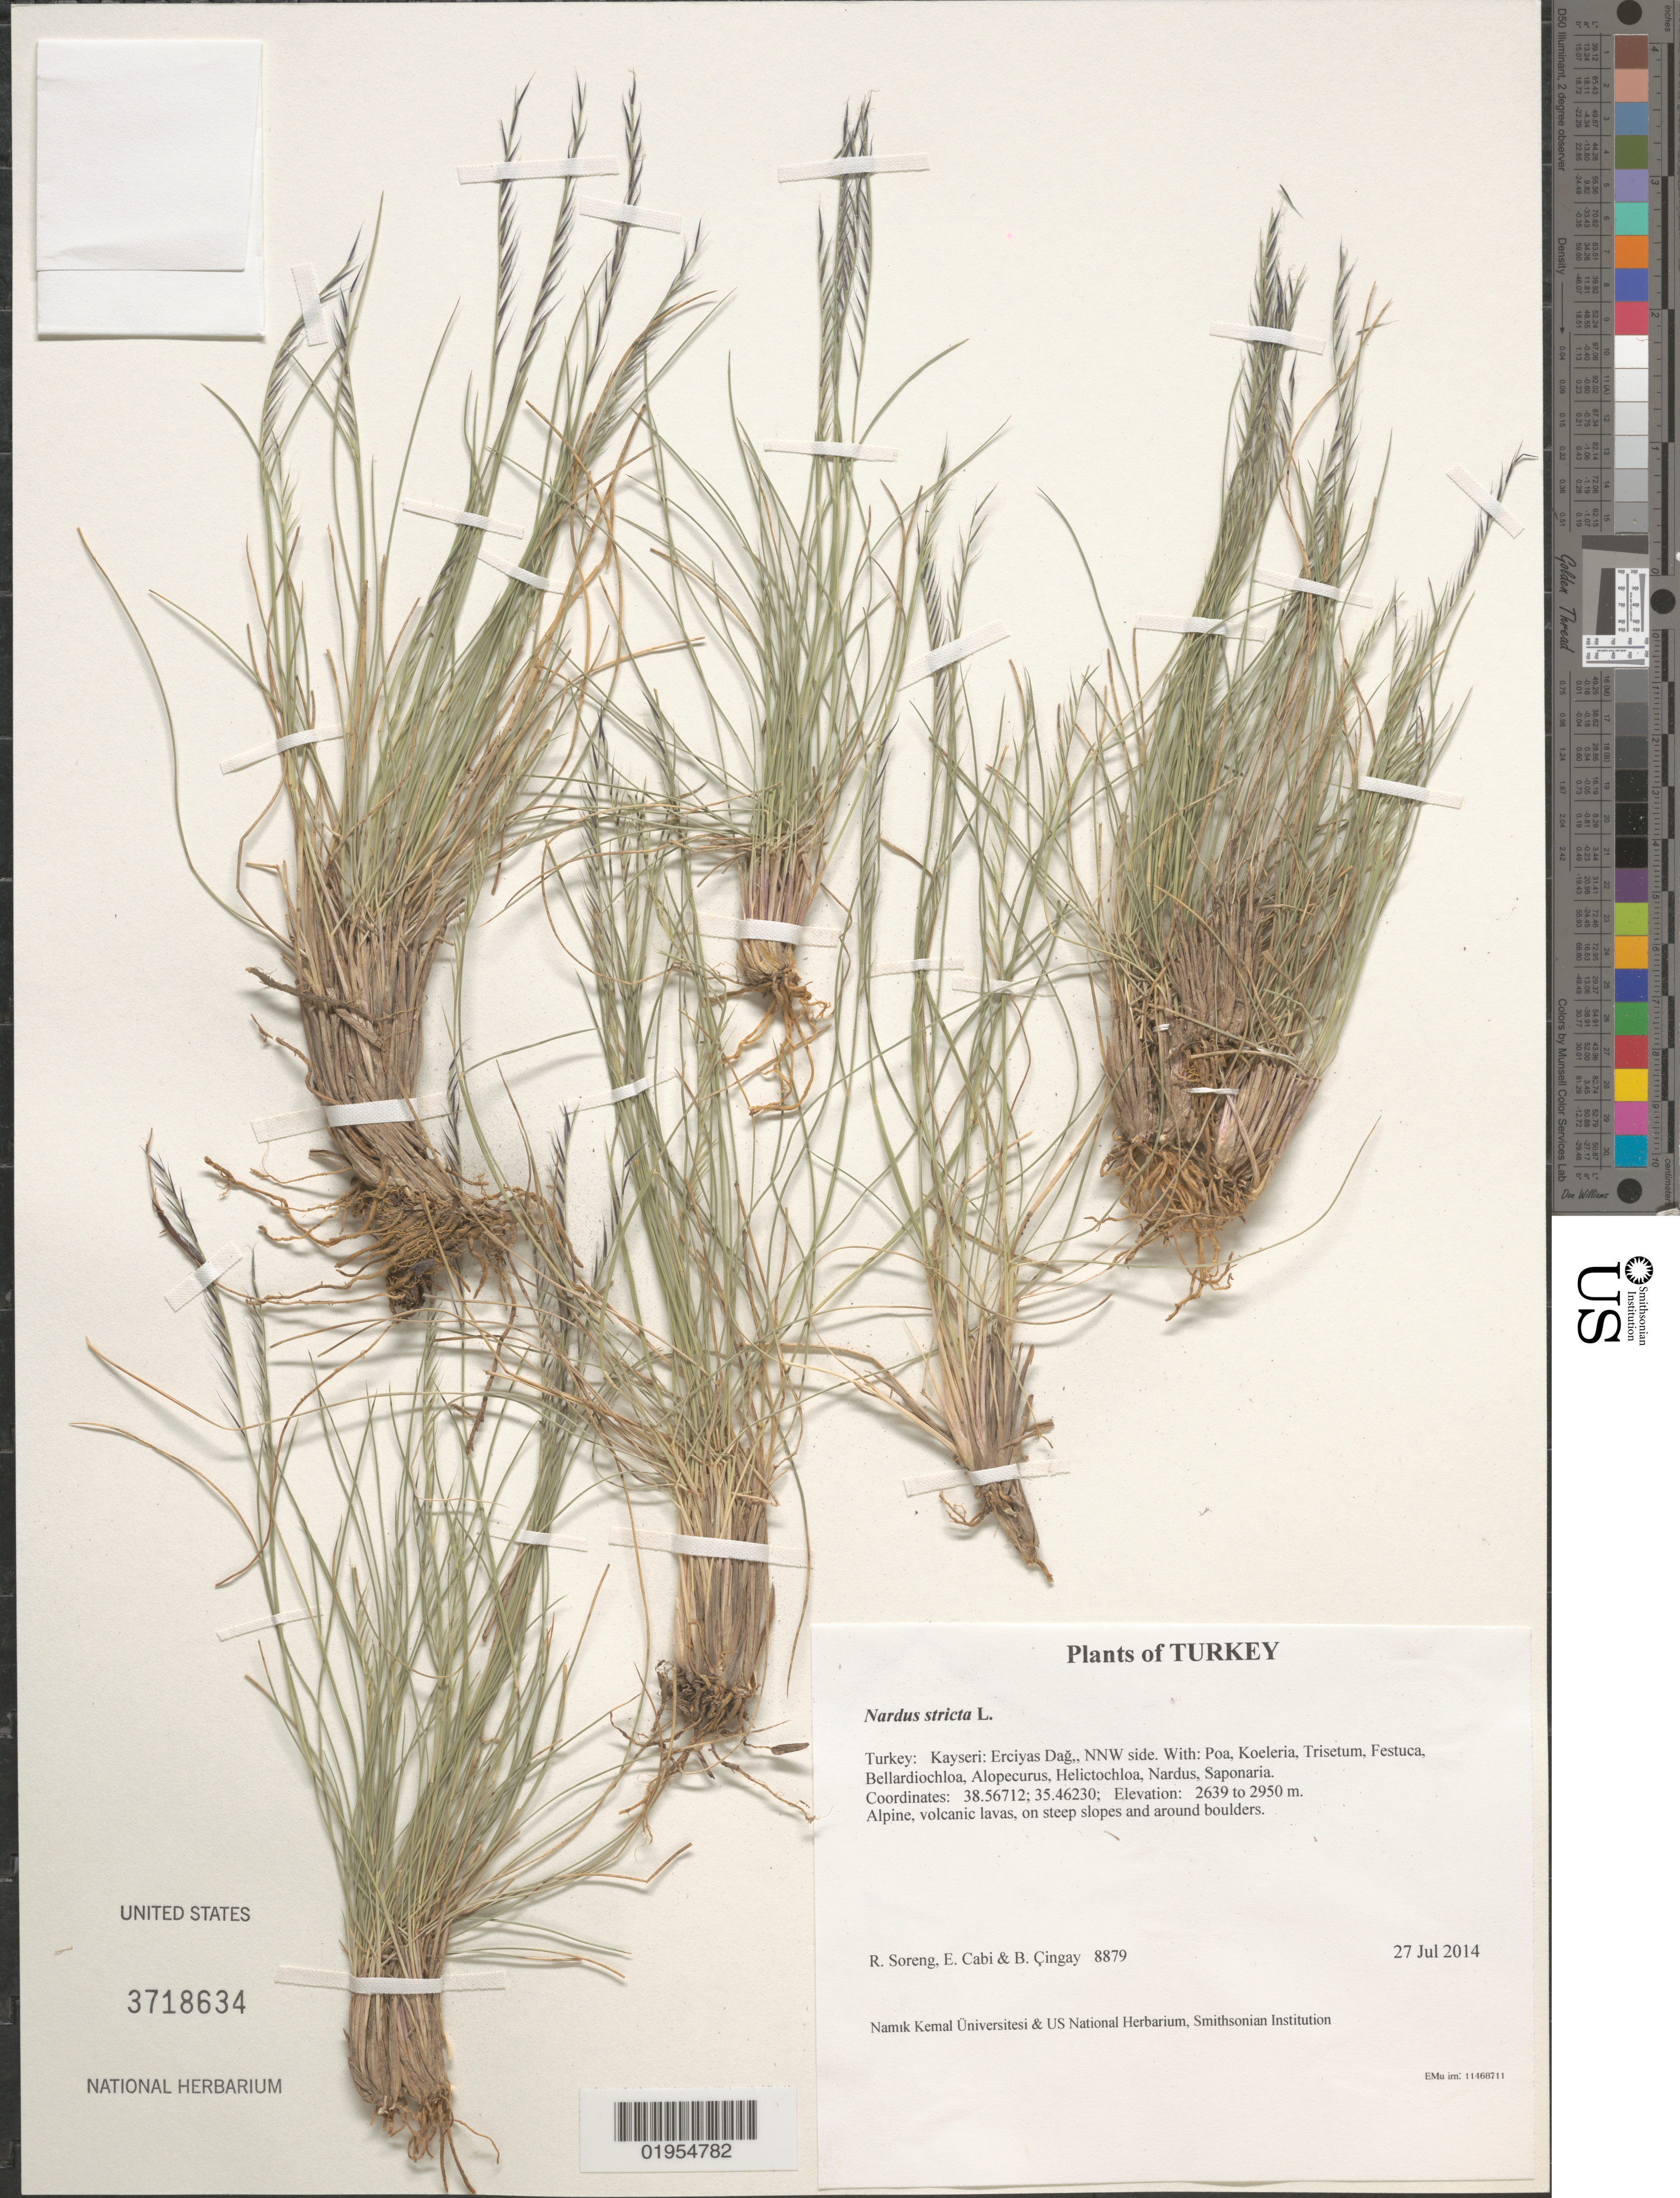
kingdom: Plantae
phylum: Tracheophyta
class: Liliopsida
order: Poales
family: Poaceae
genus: Nardus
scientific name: Nardus stricta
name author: L.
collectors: R. J. Soreng, E. Cabi & B. Çıngay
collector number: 8879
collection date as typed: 27 Jul 2014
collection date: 2014-07-27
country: Turkey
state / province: Kayseri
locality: Erciyas Dag,, NNW side,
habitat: Alpine, volcanic lavas, on steep slopes and around boulders,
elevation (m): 2639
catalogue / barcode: US 3718634